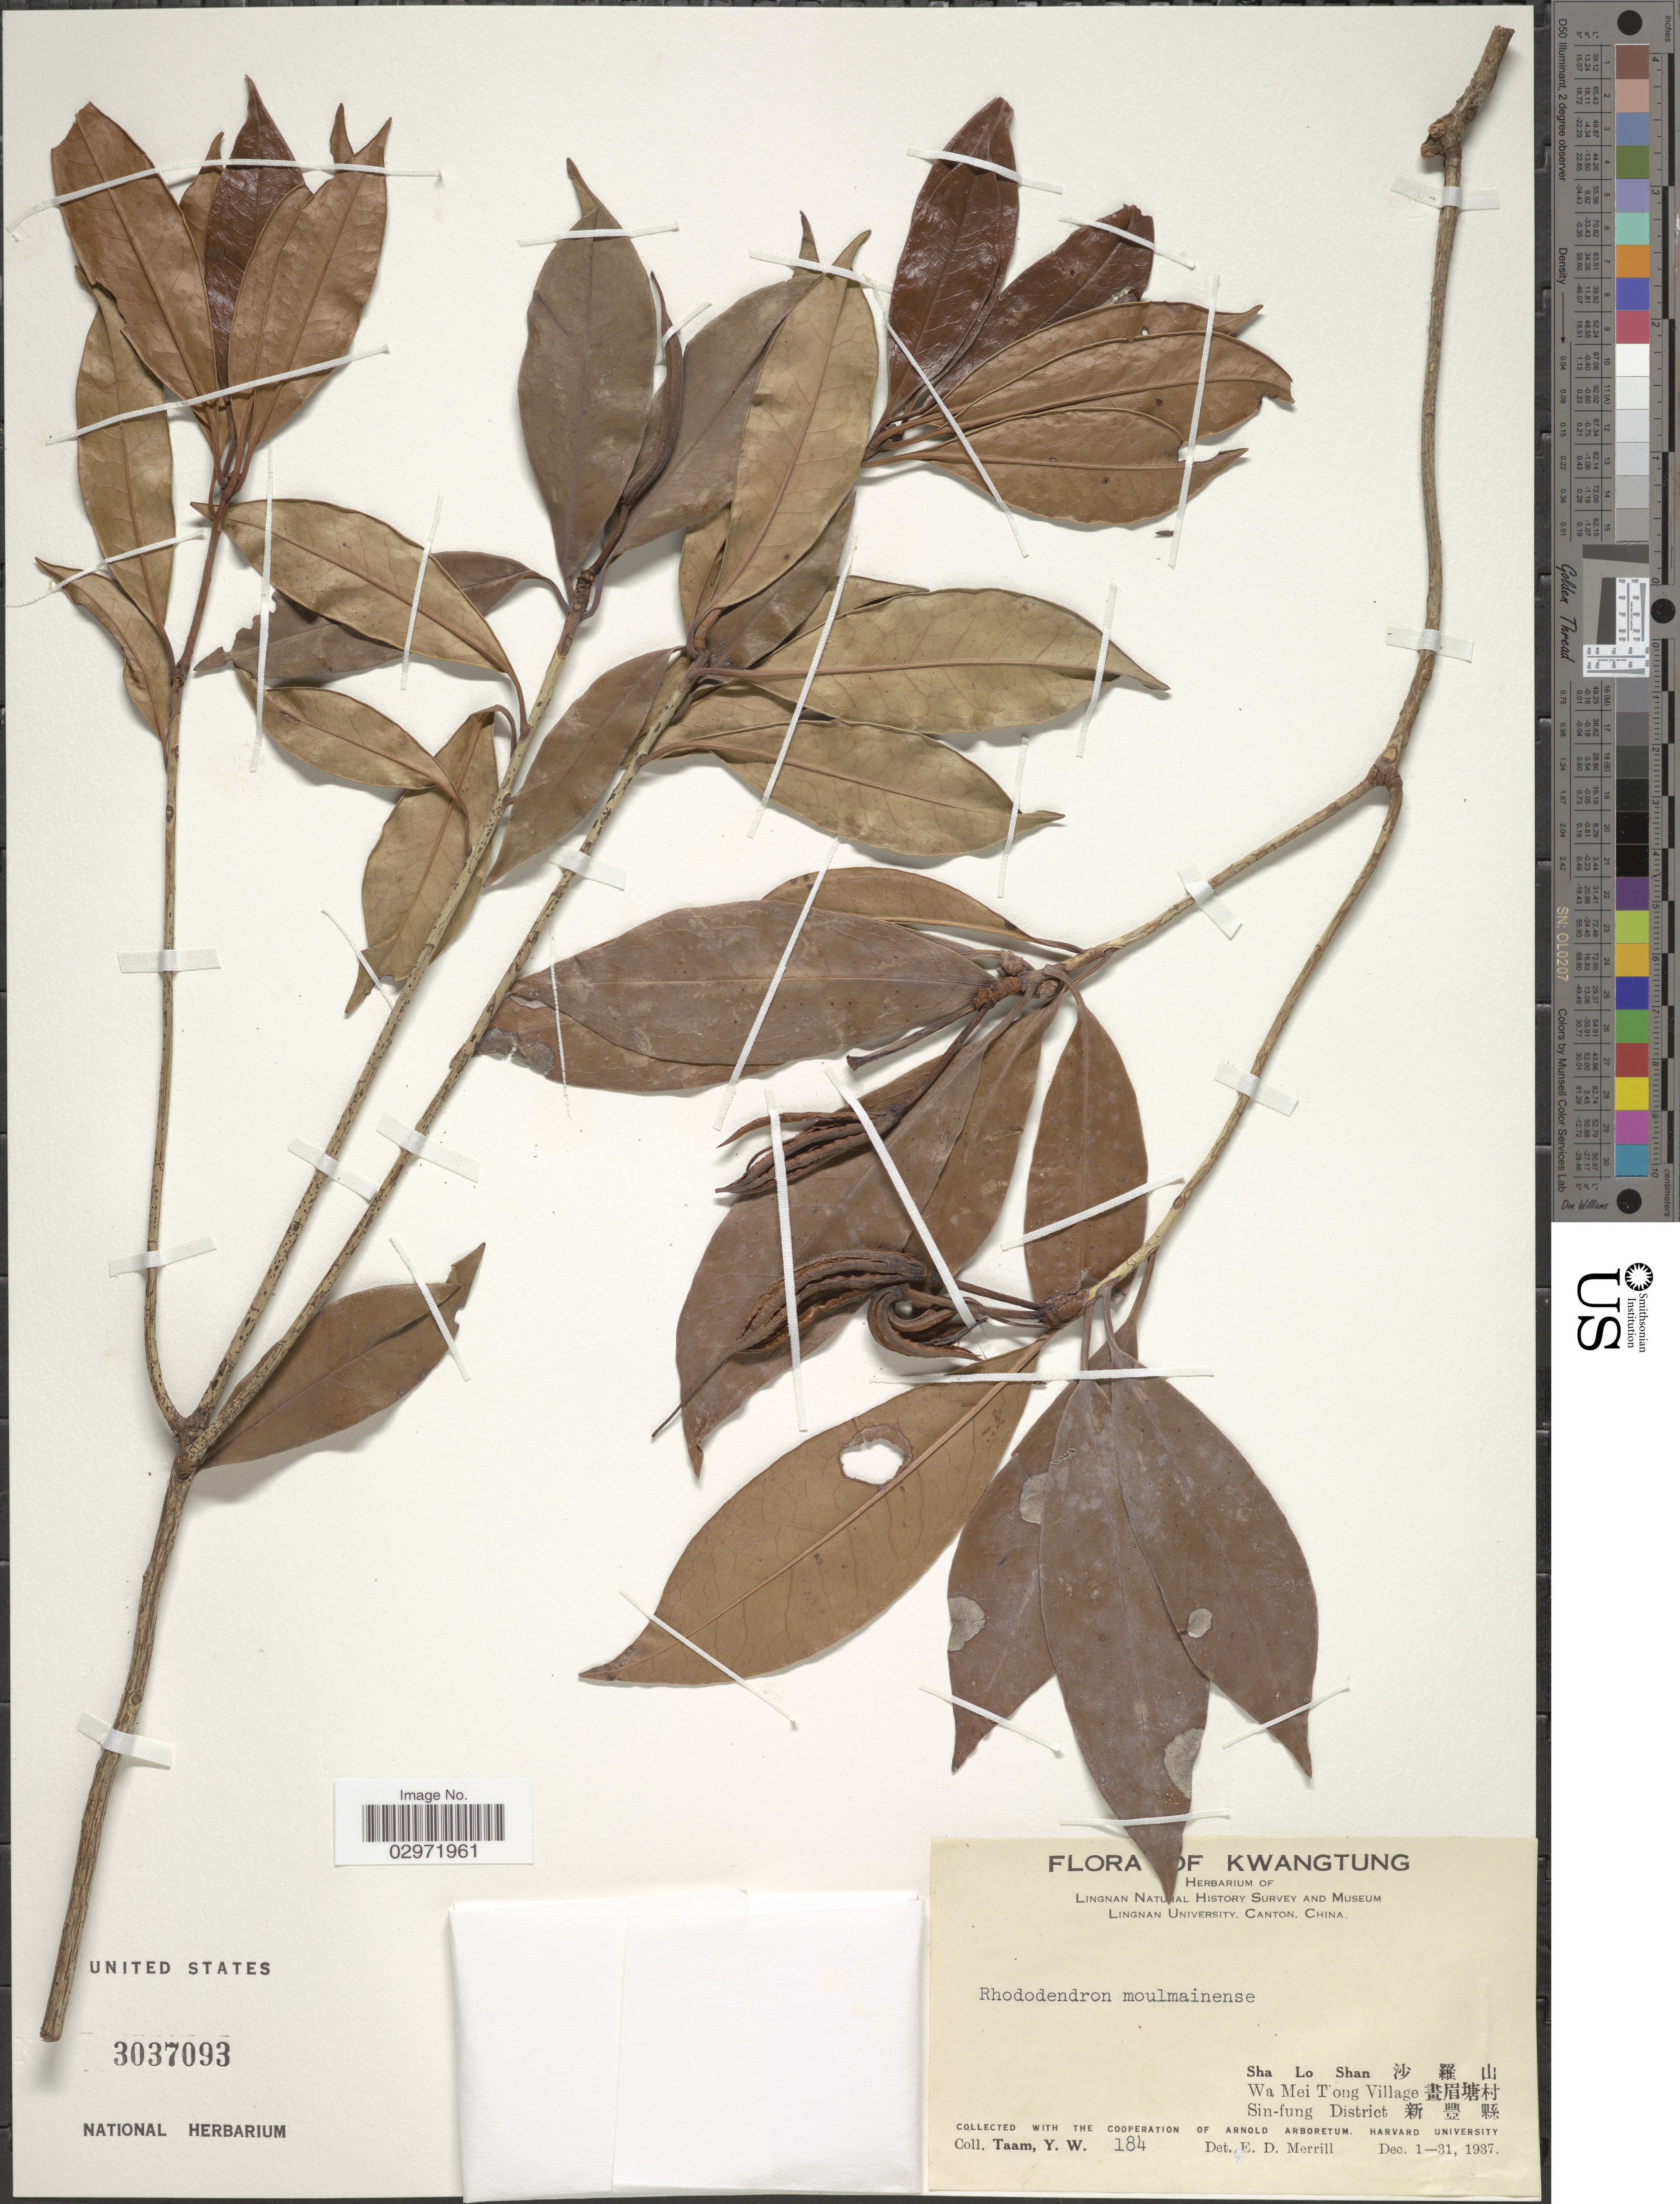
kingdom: Plantae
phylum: Tracheophyta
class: Magnoliopsida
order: Ericales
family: Ericaceae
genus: Rhododendron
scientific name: Rhododendron moulmainense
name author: Hook.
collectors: Y. W. Taam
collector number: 184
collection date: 1937-12-01/1937-12-31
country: China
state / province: Guangdong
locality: Kwangtung, Sha Lo Shan, Wa Mei T'ong Village, Sin-fung District.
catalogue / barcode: US 3037093